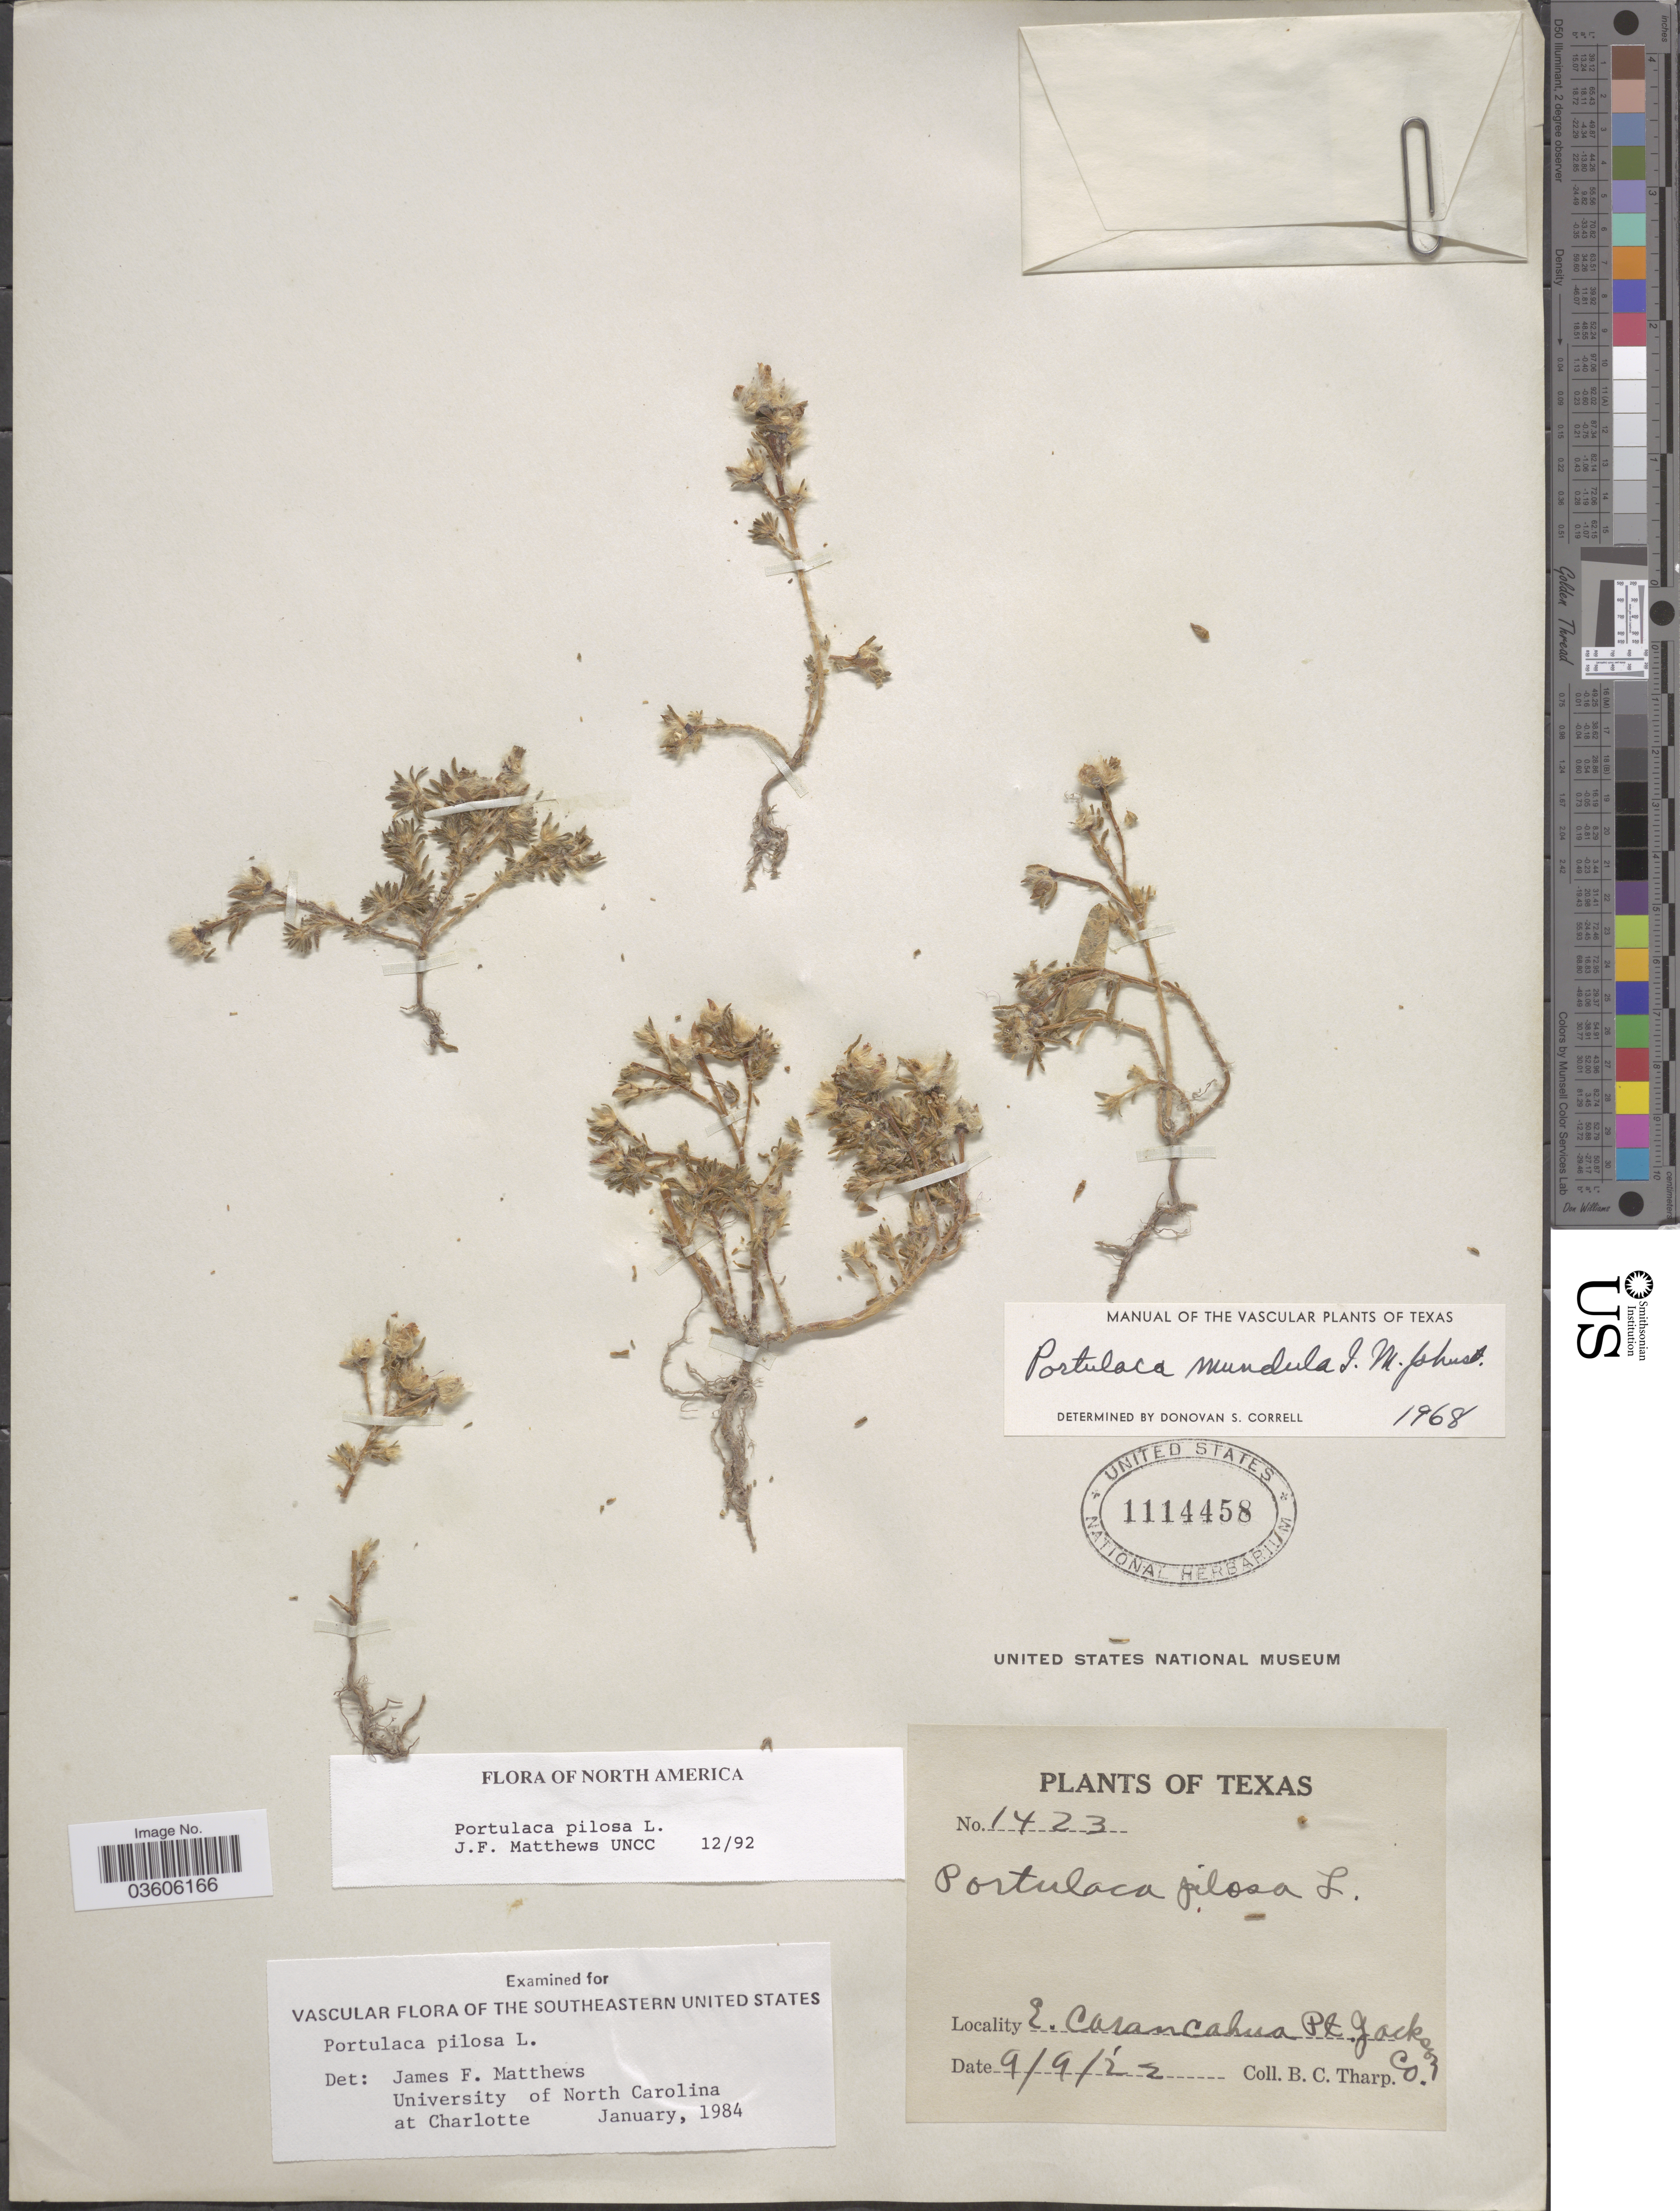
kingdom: Plantae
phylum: Tracheophyta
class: Magnoliopsida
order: Caryophyllales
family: Portulacaceae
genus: Portulaca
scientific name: Portulaca pilosa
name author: L.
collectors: B. C. Tharp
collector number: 1423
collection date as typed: Transcribed d/m/y: 9/9/22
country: United States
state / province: Texas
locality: E. Carancahua Pt. Jackson Co.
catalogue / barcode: US 1114458